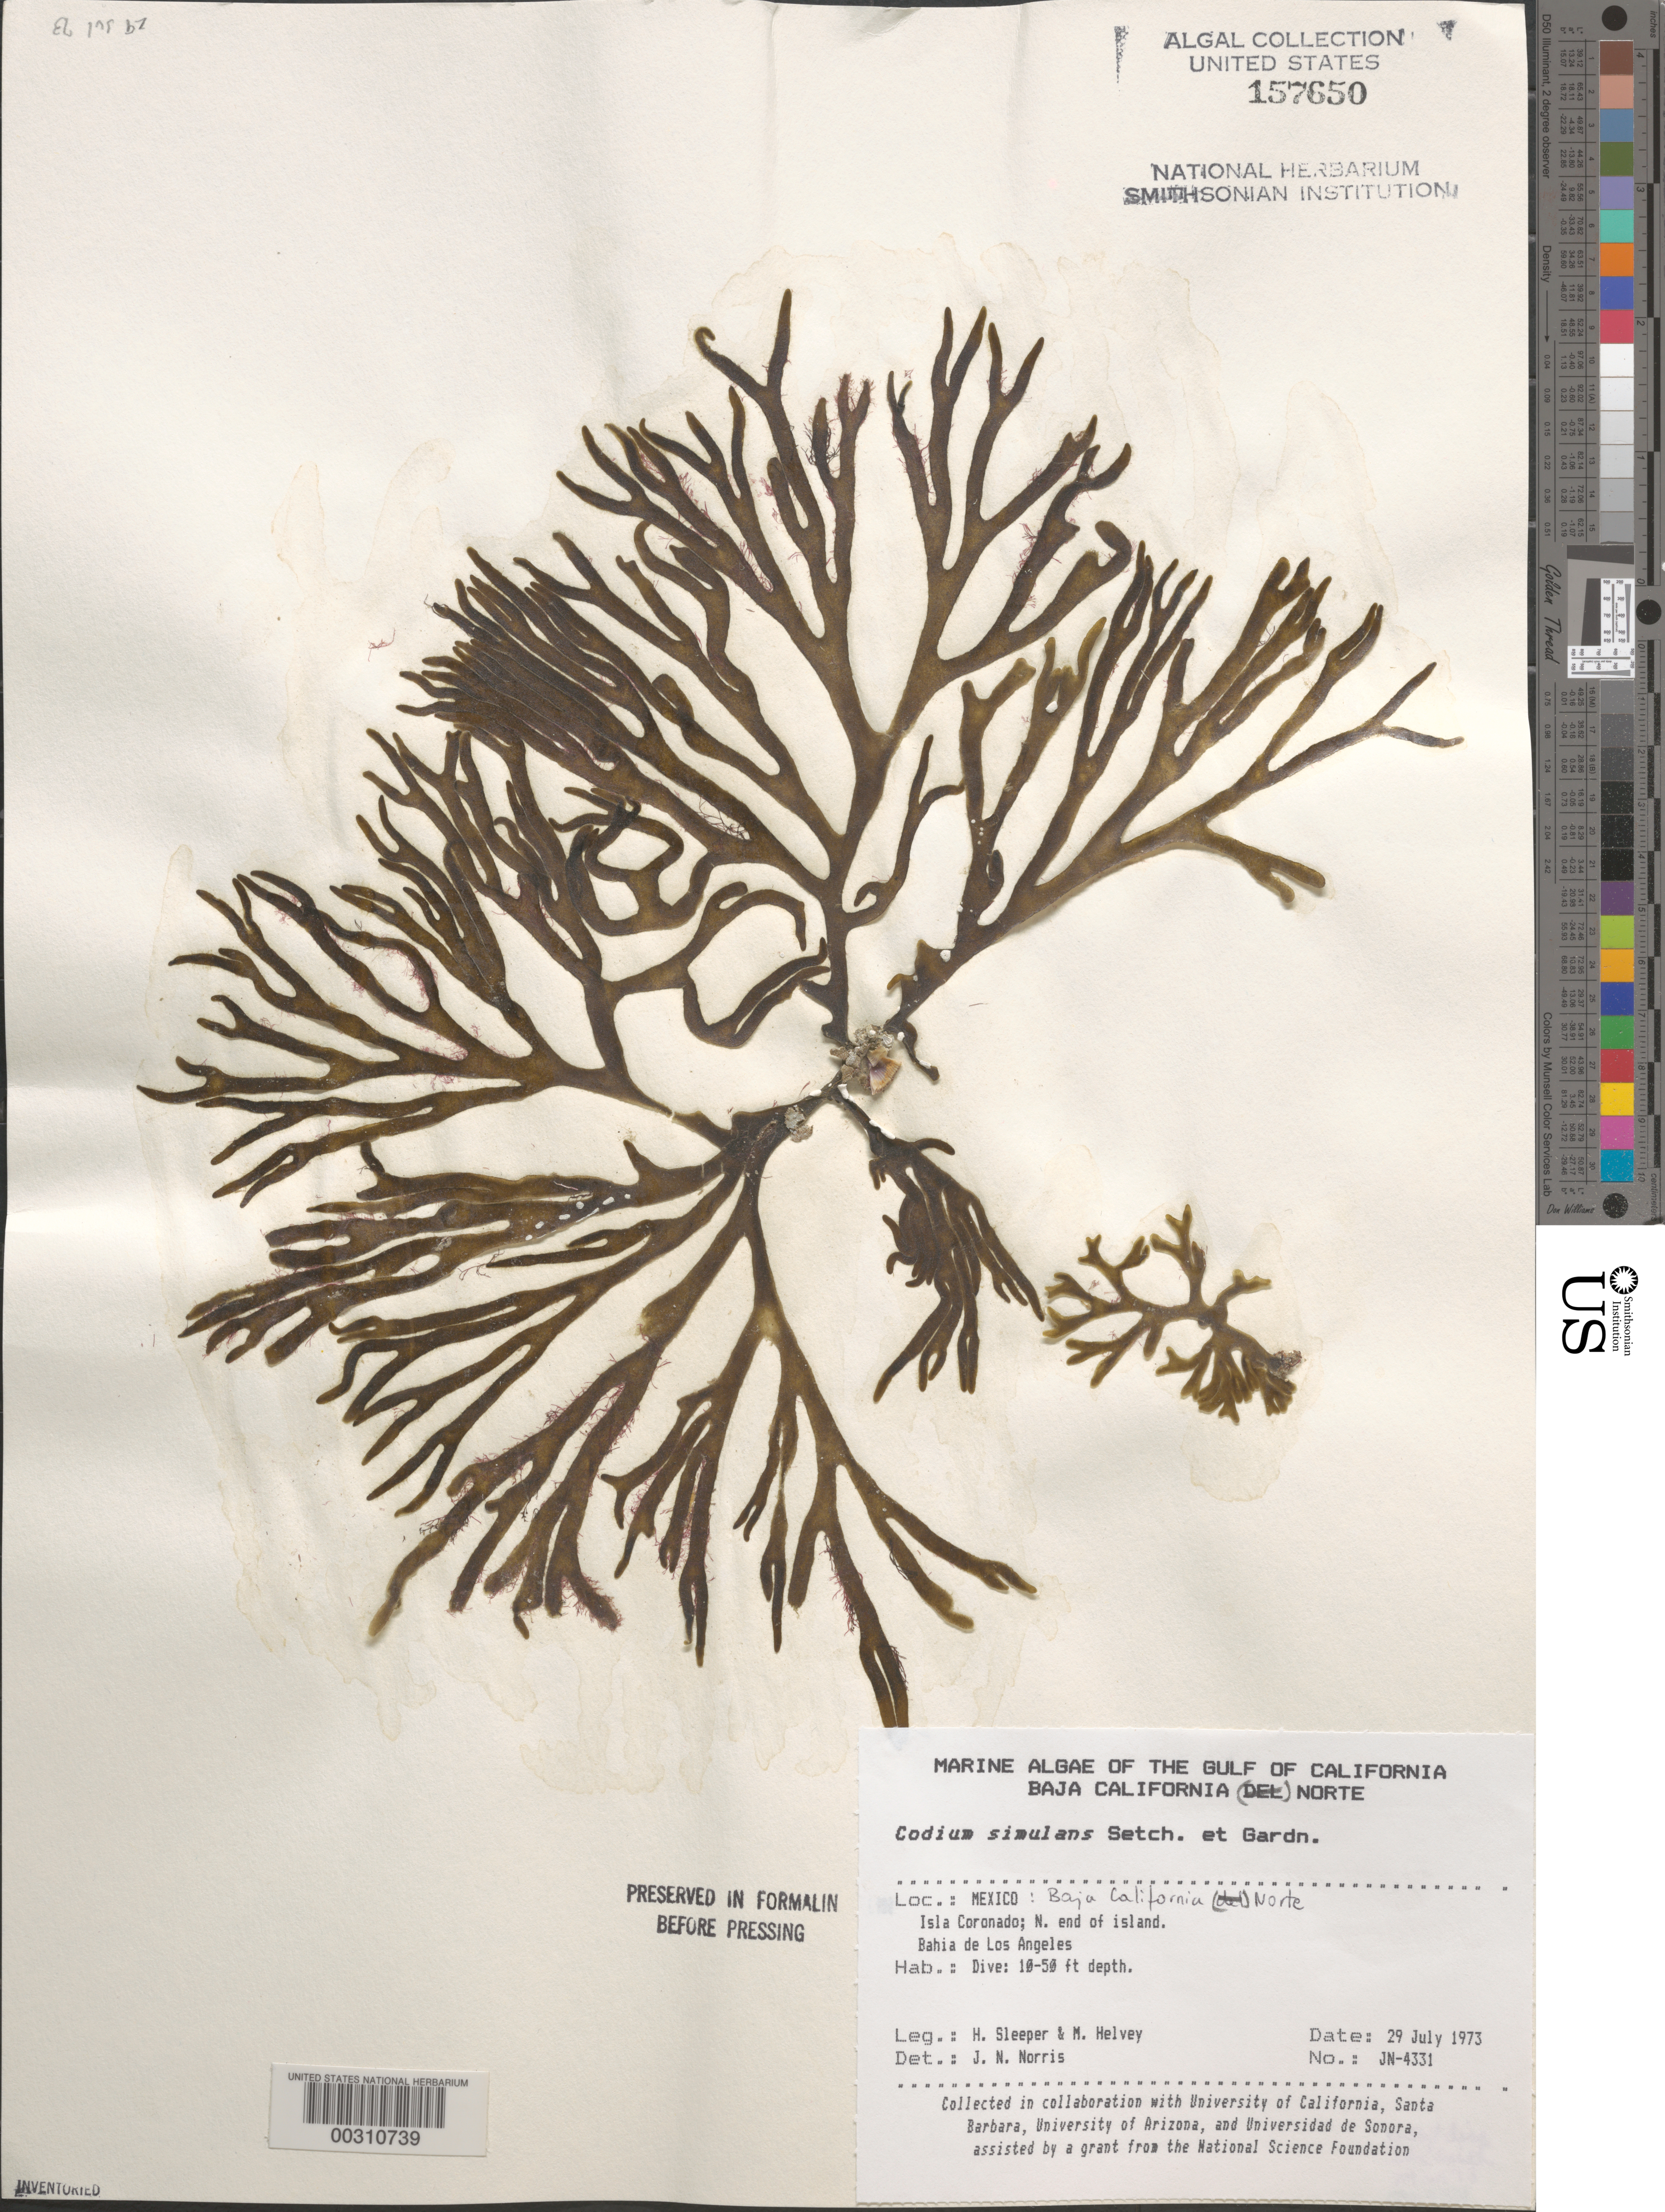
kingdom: Plantae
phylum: Chlorophyta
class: Ulvophyceae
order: Bryopsidales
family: Codiaceae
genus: Codium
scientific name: Codium simulans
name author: Setch. & N.L. Gardner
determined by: Norris, James N.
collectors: H. Sleeper & M. Helvey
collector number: JN-4331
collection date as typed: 29 Jul 1973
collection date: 1973-07-29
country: Mexico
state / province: Baja California Norte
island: Isla Coronado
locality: Bahia de los Angeles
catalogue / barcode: US 157650